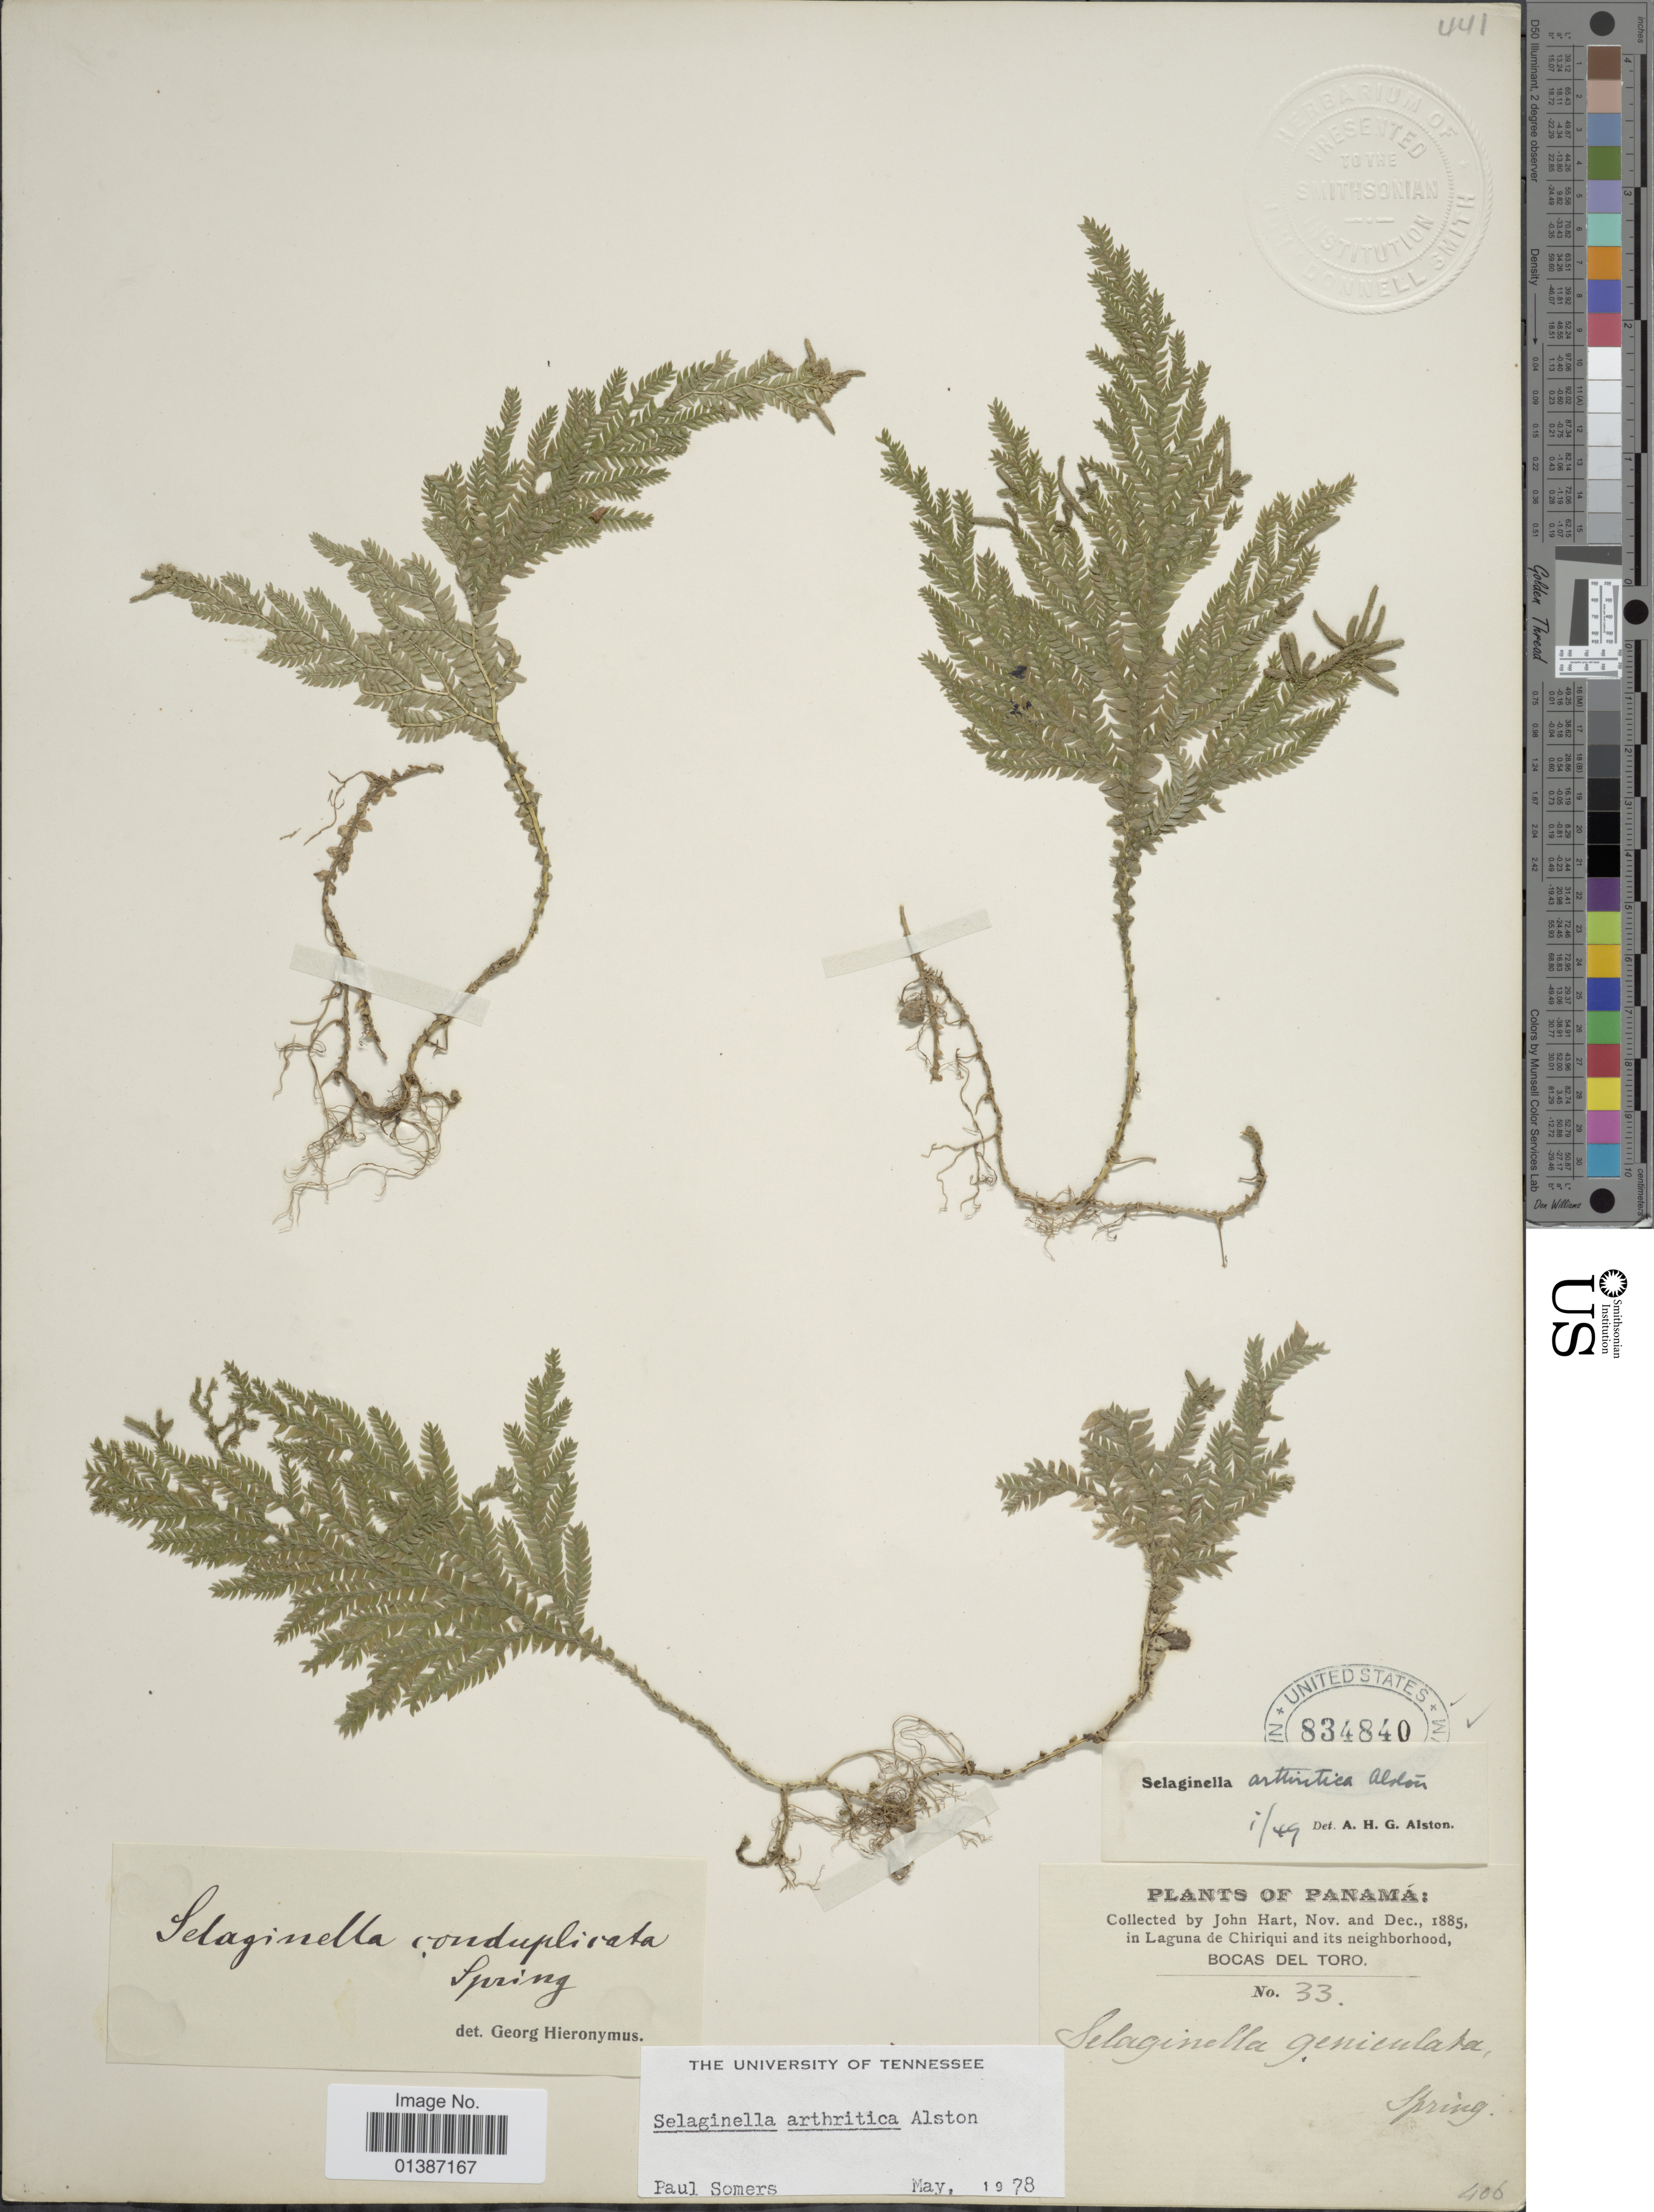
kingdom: Plantae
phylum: Tracheophyta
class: Lycopodiopsida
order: Selaginellales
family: Selaginellaceae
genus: Selaginella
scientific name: Selaginella arthritica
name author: Alston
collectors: J. H. Hart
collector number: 33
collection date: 1885-11/1885-12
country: Panama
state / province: Bocas del Toro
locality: In Laguna de Chiriqui and its neighborhood, Bocas del Toro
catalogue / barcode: US 834840